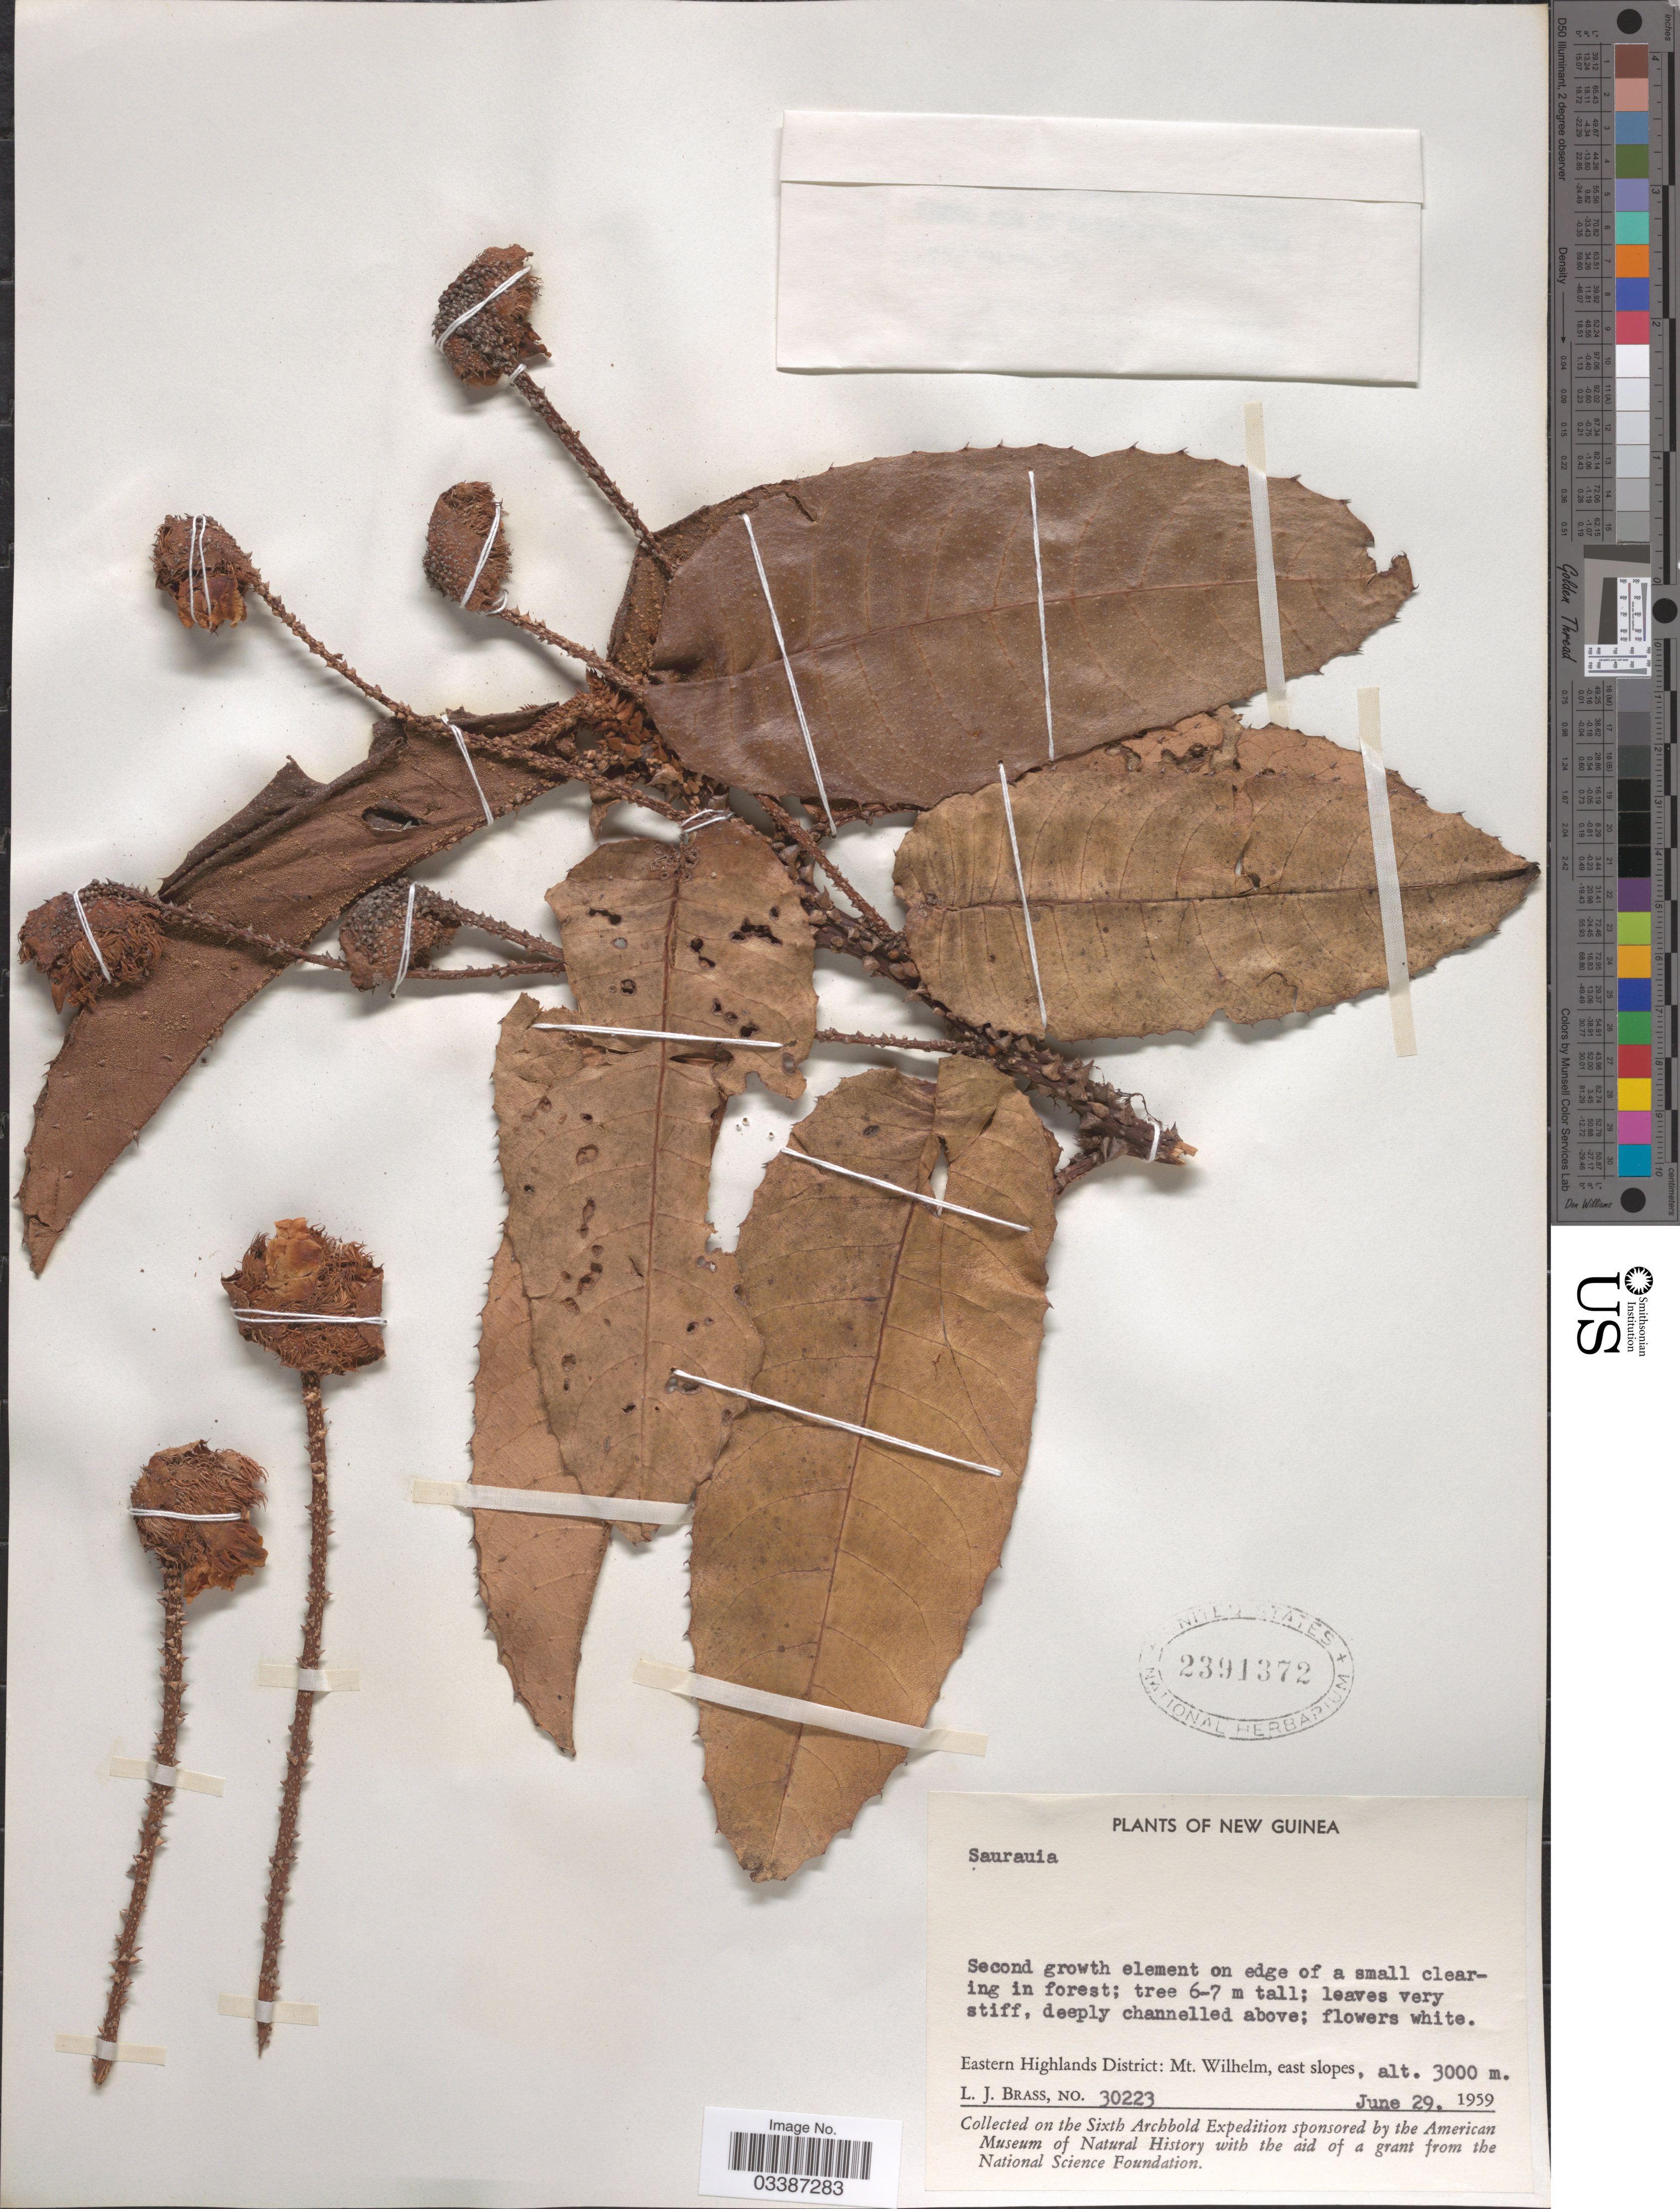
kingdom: Plantae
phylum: Tracheophyta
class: Magnoliopsida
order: Ericales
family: Actinidiaceae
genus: Saurauia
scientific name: Saurauia sp.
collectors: L. J. Brass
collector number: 30223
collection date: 1959-06-29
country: Papua New Guinea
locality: New Guinea. Eastern Highlands District: Mt. Wilhelm, east slopes.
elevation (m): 3000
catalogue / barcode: US 2391372